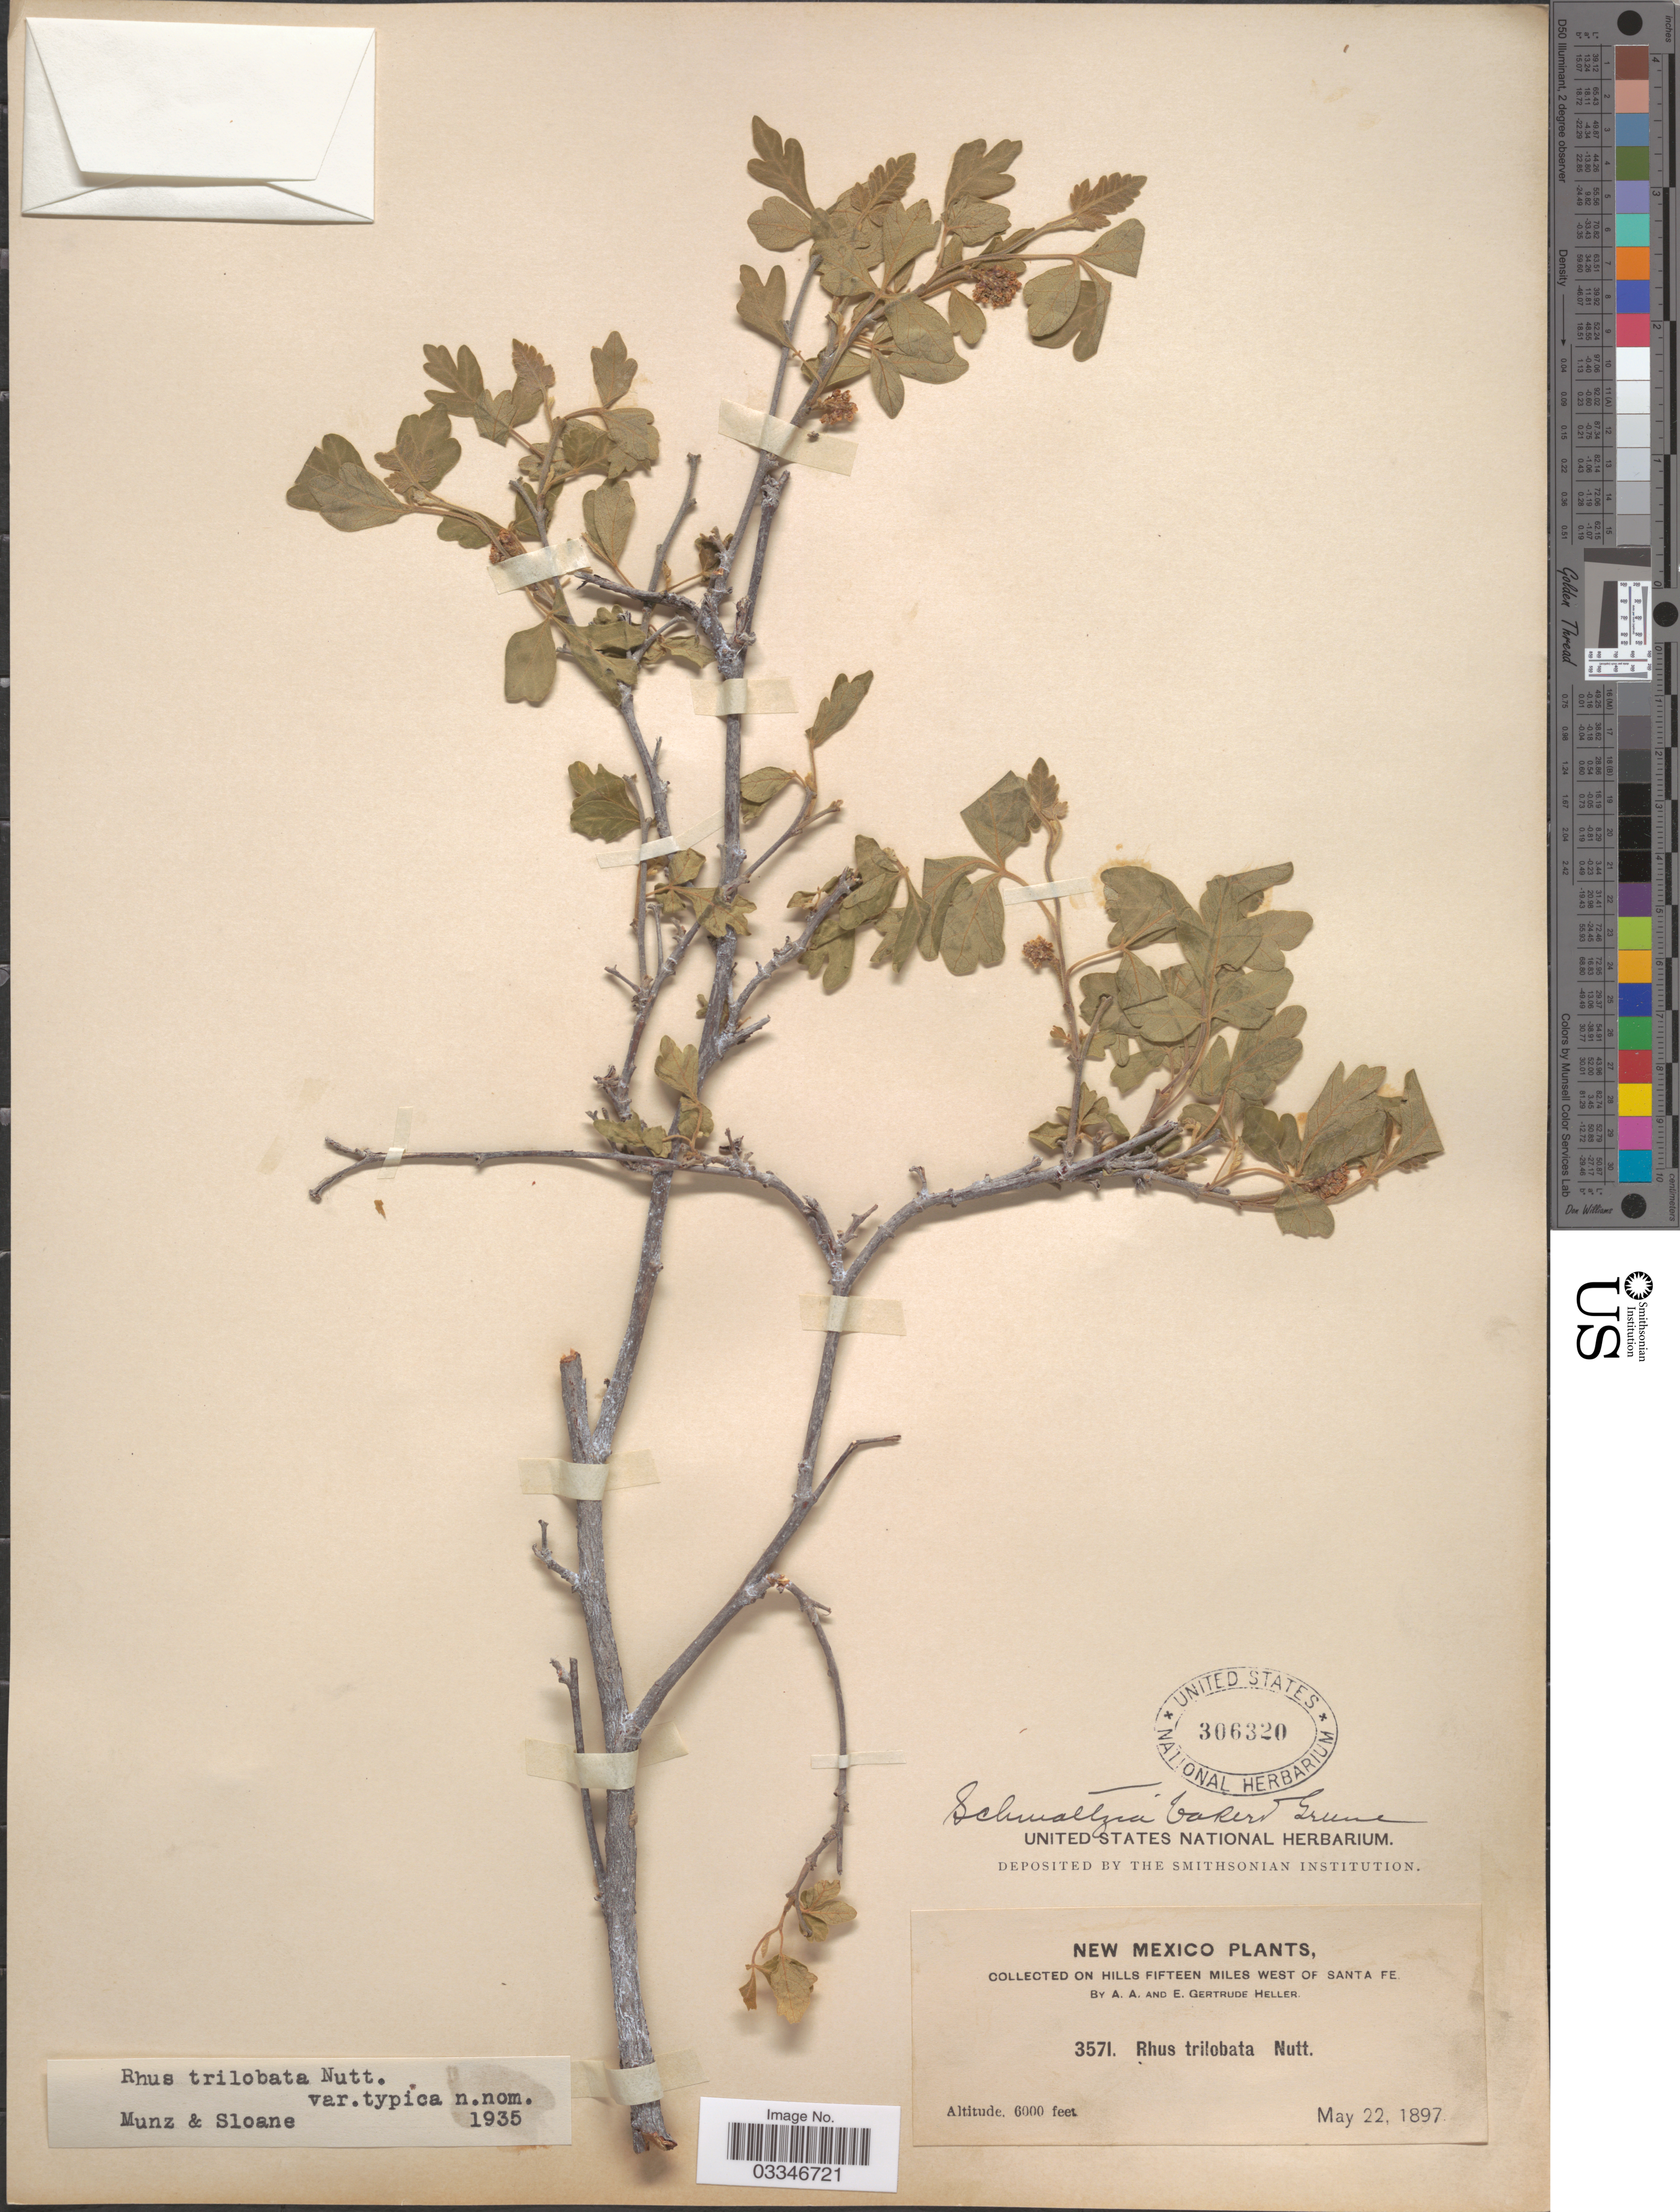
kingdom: Plantae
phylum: Tracheophyta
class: Magnoliopsida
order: Sapindales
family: Anacardiaceae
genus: Rhus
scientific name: Rhus trilobata var. typica Munz & Sloane ined.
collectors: A. A. Heller & E. G. Heller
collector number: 3571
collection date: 1897-05-22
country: United States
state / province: New Mexico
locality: On hills fifteen miles west of Santa Fe.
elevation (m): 1829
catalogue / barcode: US 306320